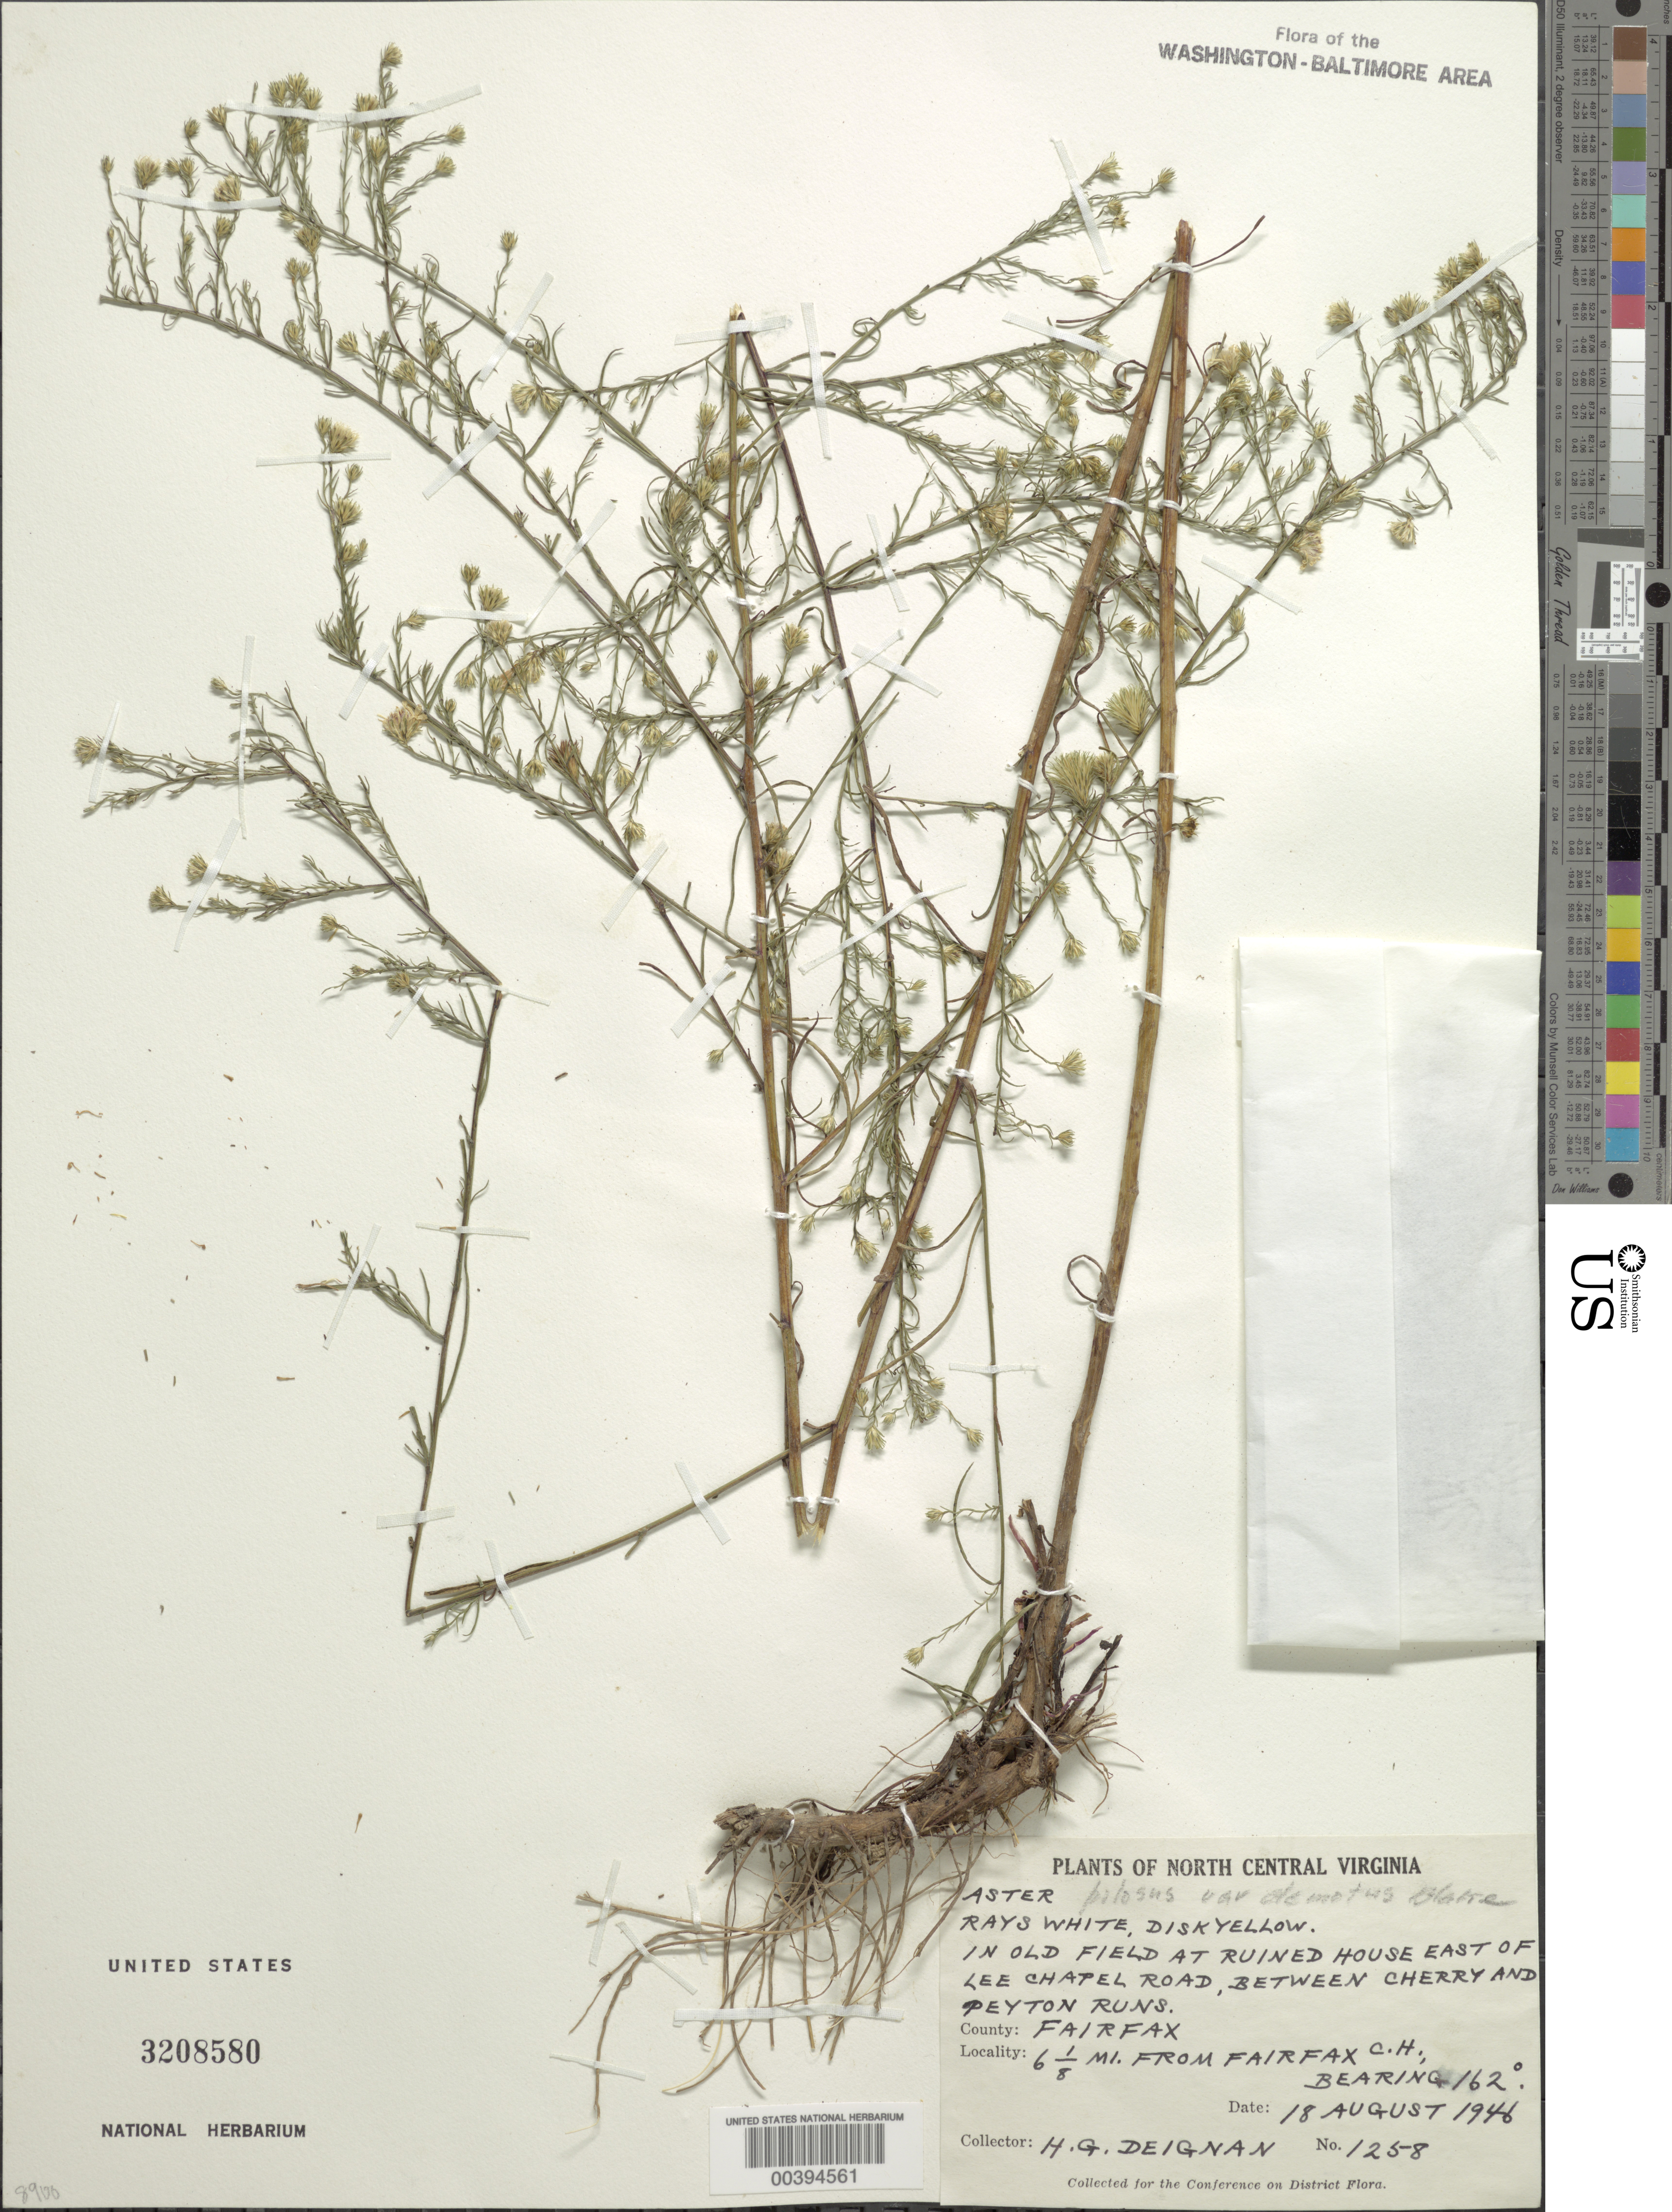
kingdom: Plantae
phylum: Tracheophyta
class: Magnoliopsida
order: Asterales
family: Asteraceae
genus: Symphyotrichum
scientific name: Symphyotrichum pilosum var. pringlei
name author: (A. Gray) G.L. Nesom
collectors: H. Deignan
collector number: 1258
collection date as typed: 18 Aug 1946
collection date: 1946-08-18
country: United States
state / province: Virginia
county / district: Fairfax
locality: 6 1/8 M from Fairfax County Court House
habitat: In old field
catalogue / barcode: US 3208580